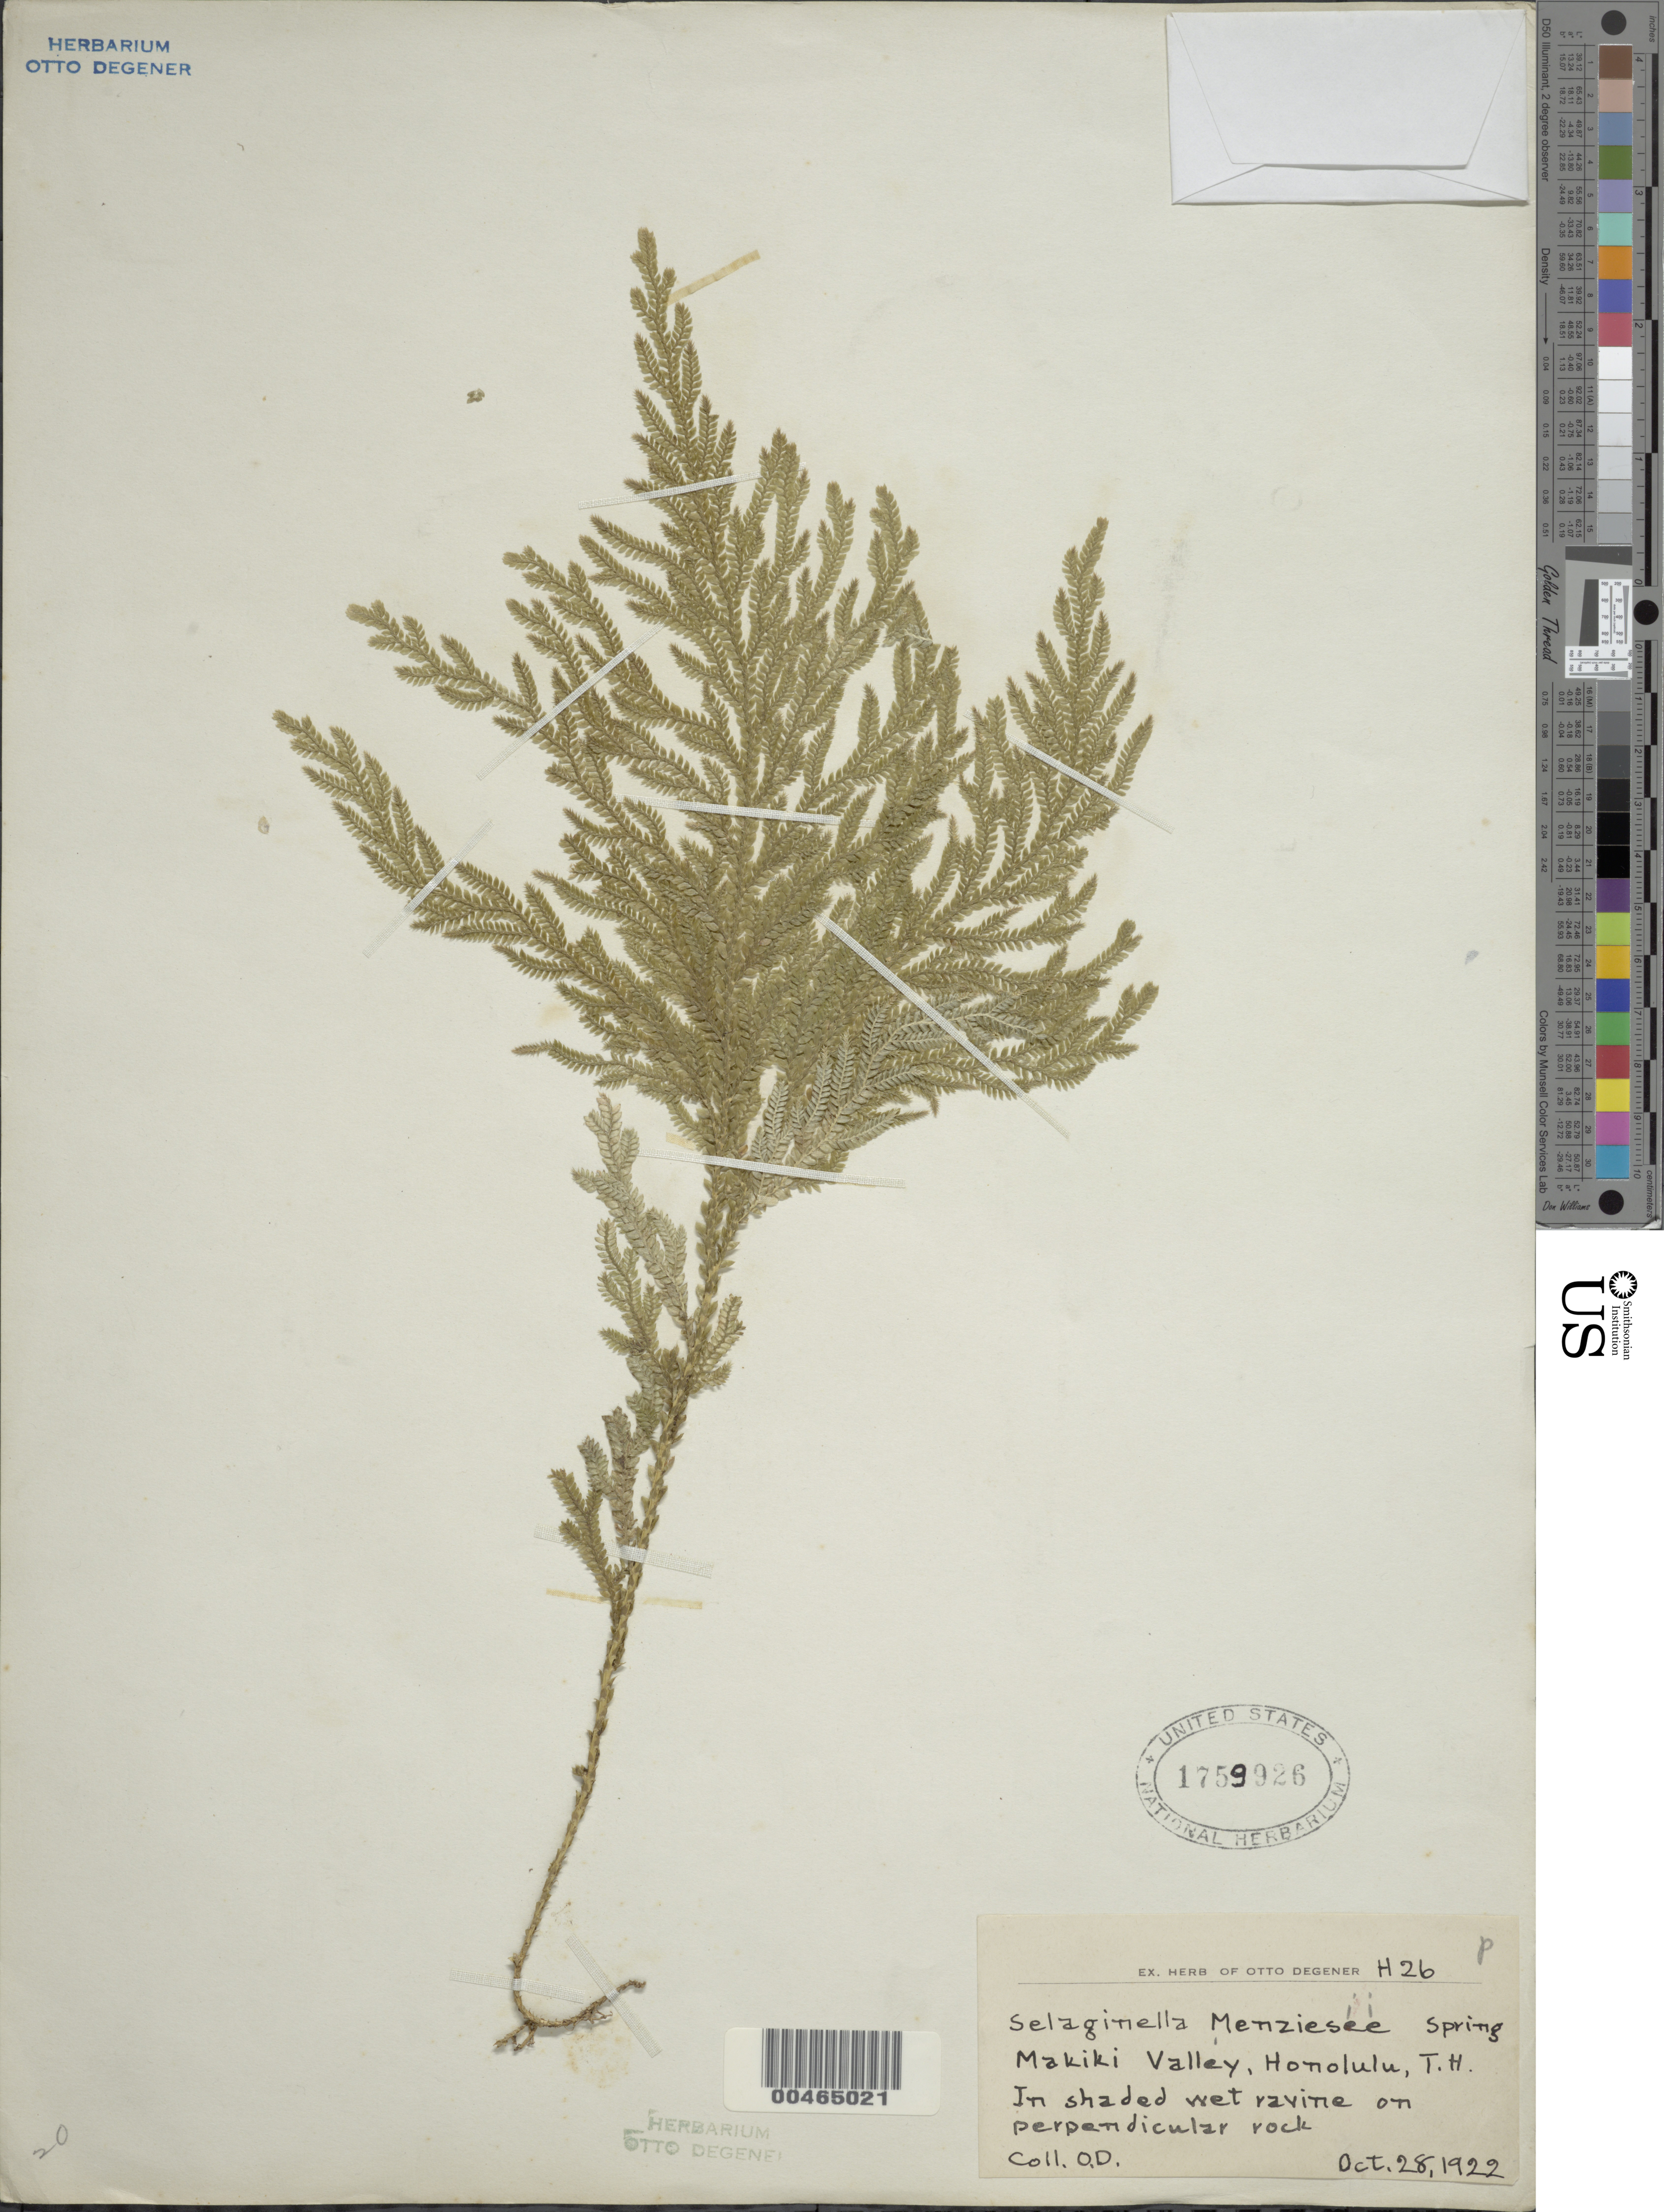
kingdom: Plantae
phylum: Tracheophyta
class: Lycopodiopsida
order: Selaginellales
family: Selaginellaceae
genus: Selaginella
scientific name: Selaginella arbuscula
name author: (Kualf.) Spring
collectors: O. Degener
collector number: H26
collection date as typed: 28 Oct 1922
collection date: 1922-10-28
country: United States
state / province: Hawaii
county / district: Honolulu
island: Oahu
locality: Makiki Valley, Honolulu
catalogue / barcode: US 1759926